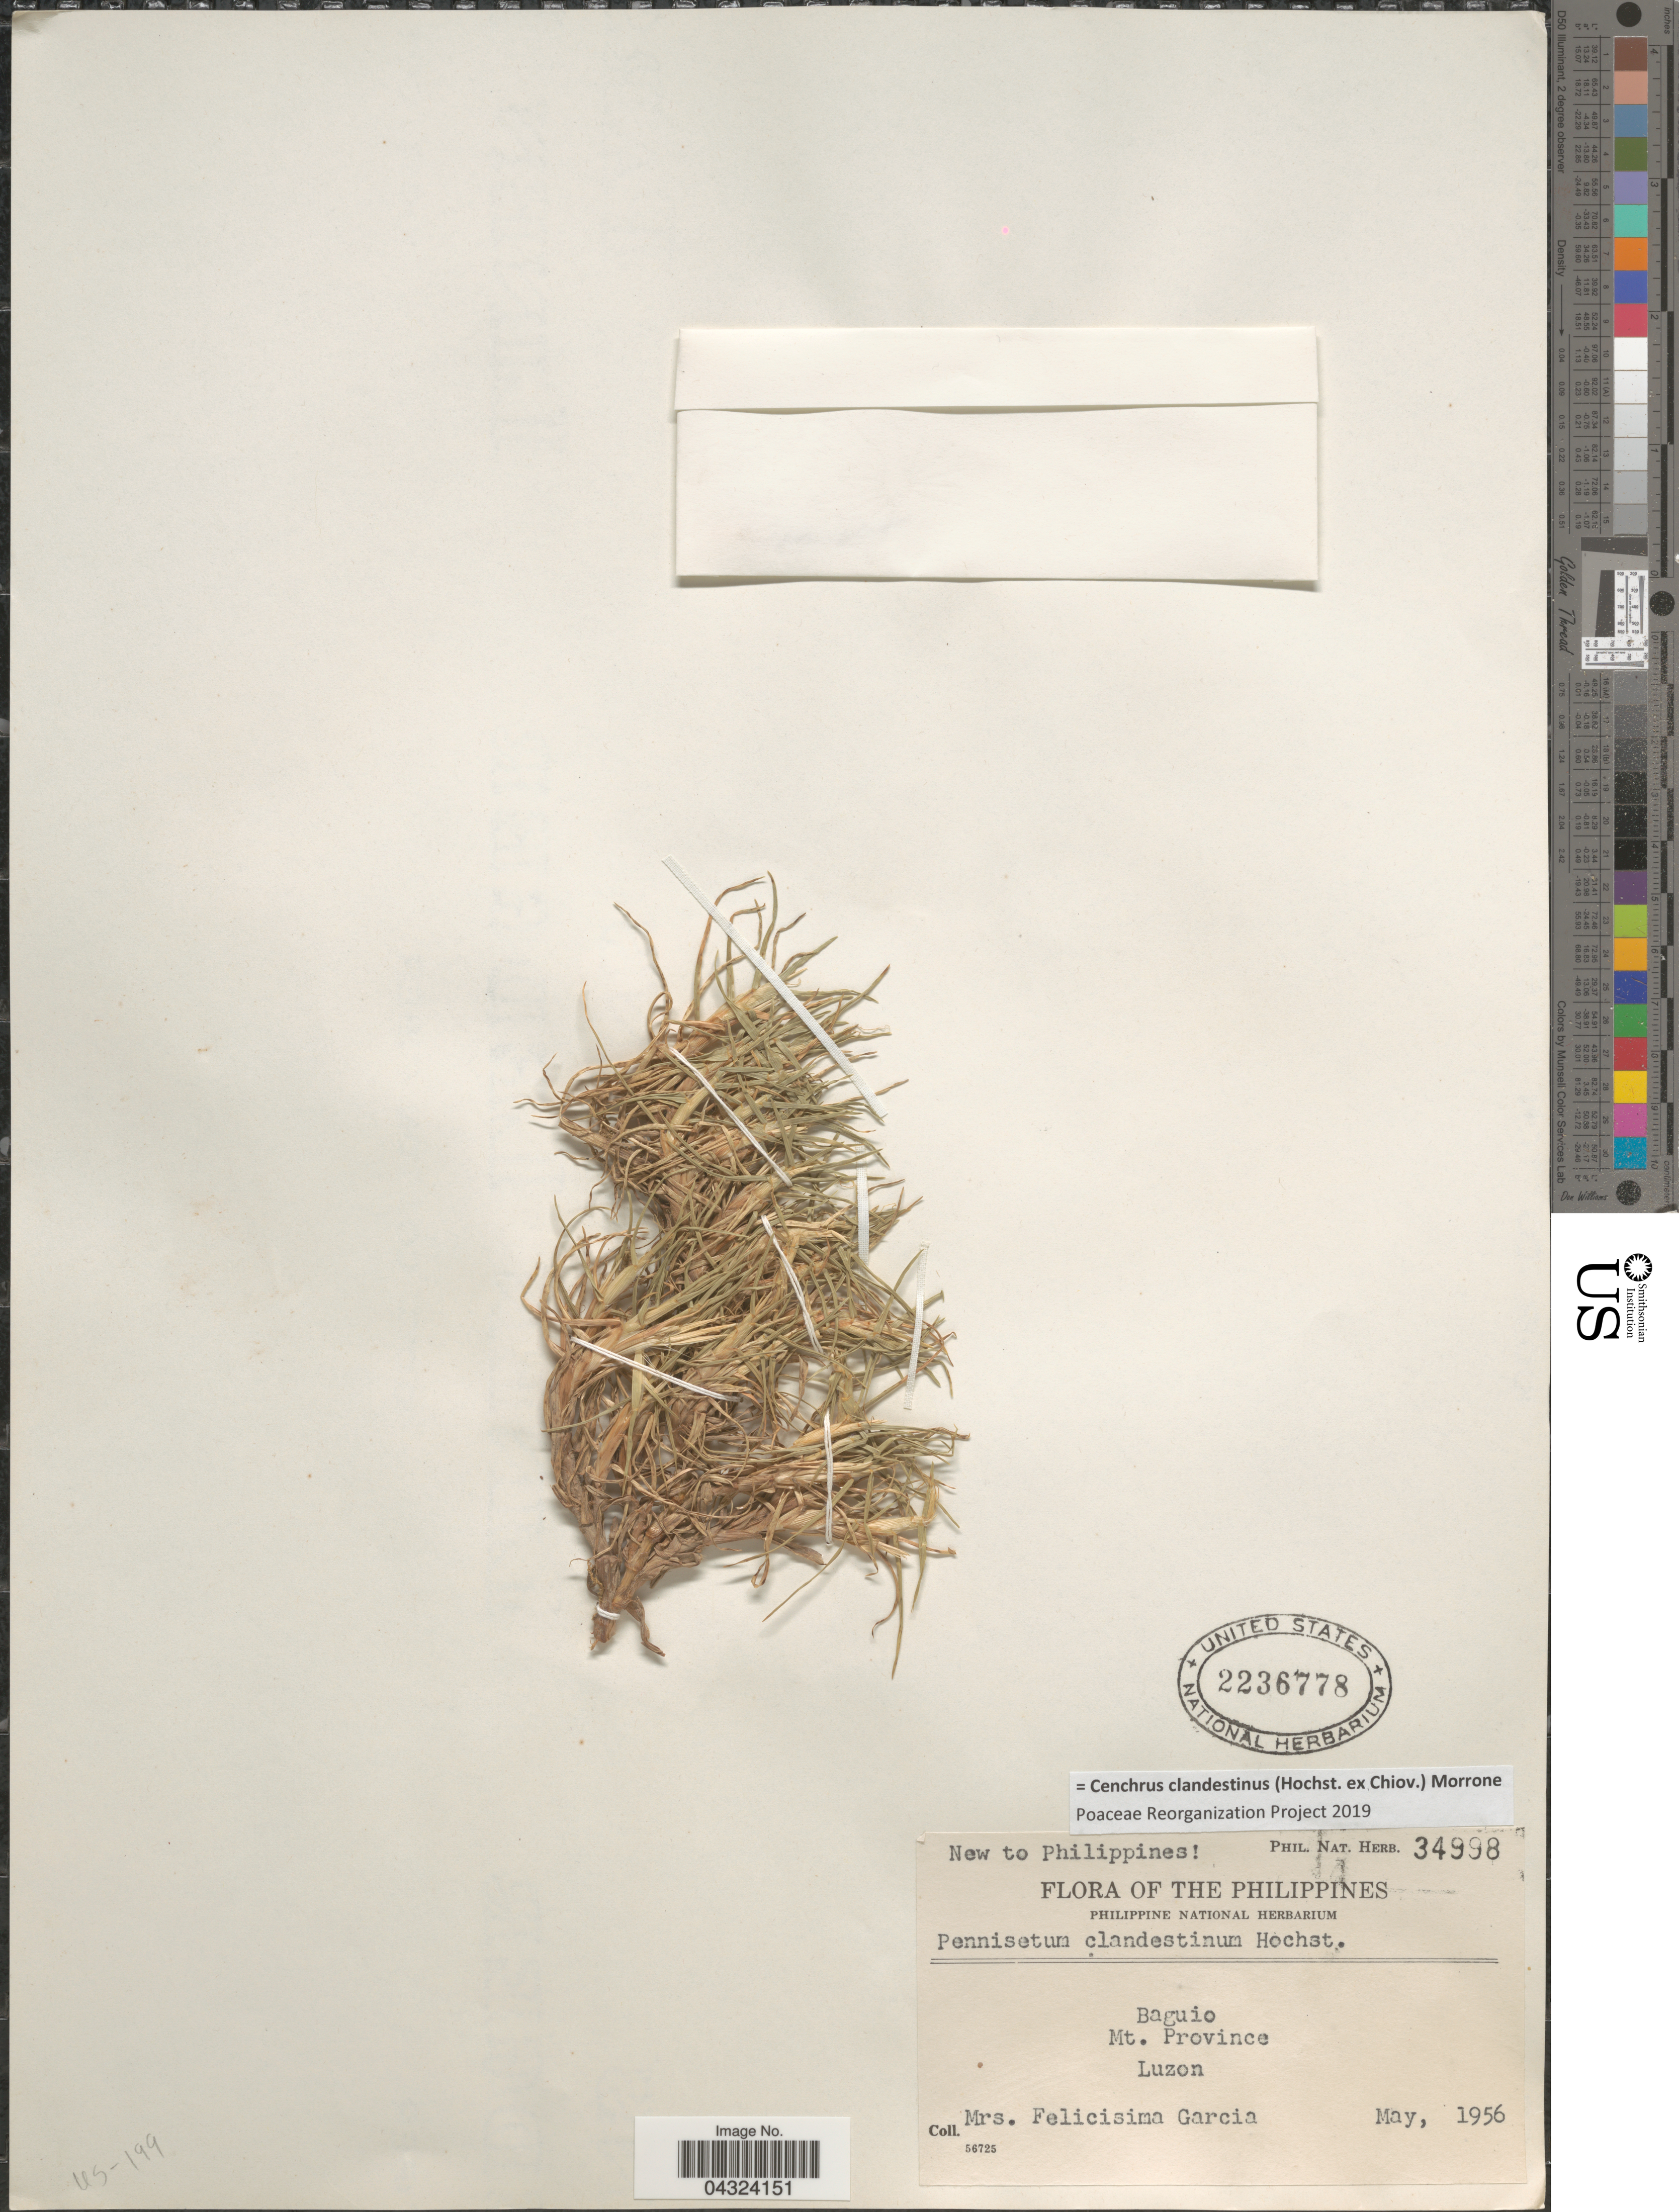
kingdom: Plantae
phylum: Tracheophyta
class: Liliopsida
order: Poales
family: Poaceae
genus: Cenchrus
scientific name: Cenchrus clandestinus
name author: (Hochst. & Chiov.) Morrone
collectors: F. Garcia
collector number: Phil. Nat. Herb. 34998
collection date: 1956-05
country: Philippines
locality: Baguio. Mt. Province. Luzon.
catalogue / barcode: US 2236778